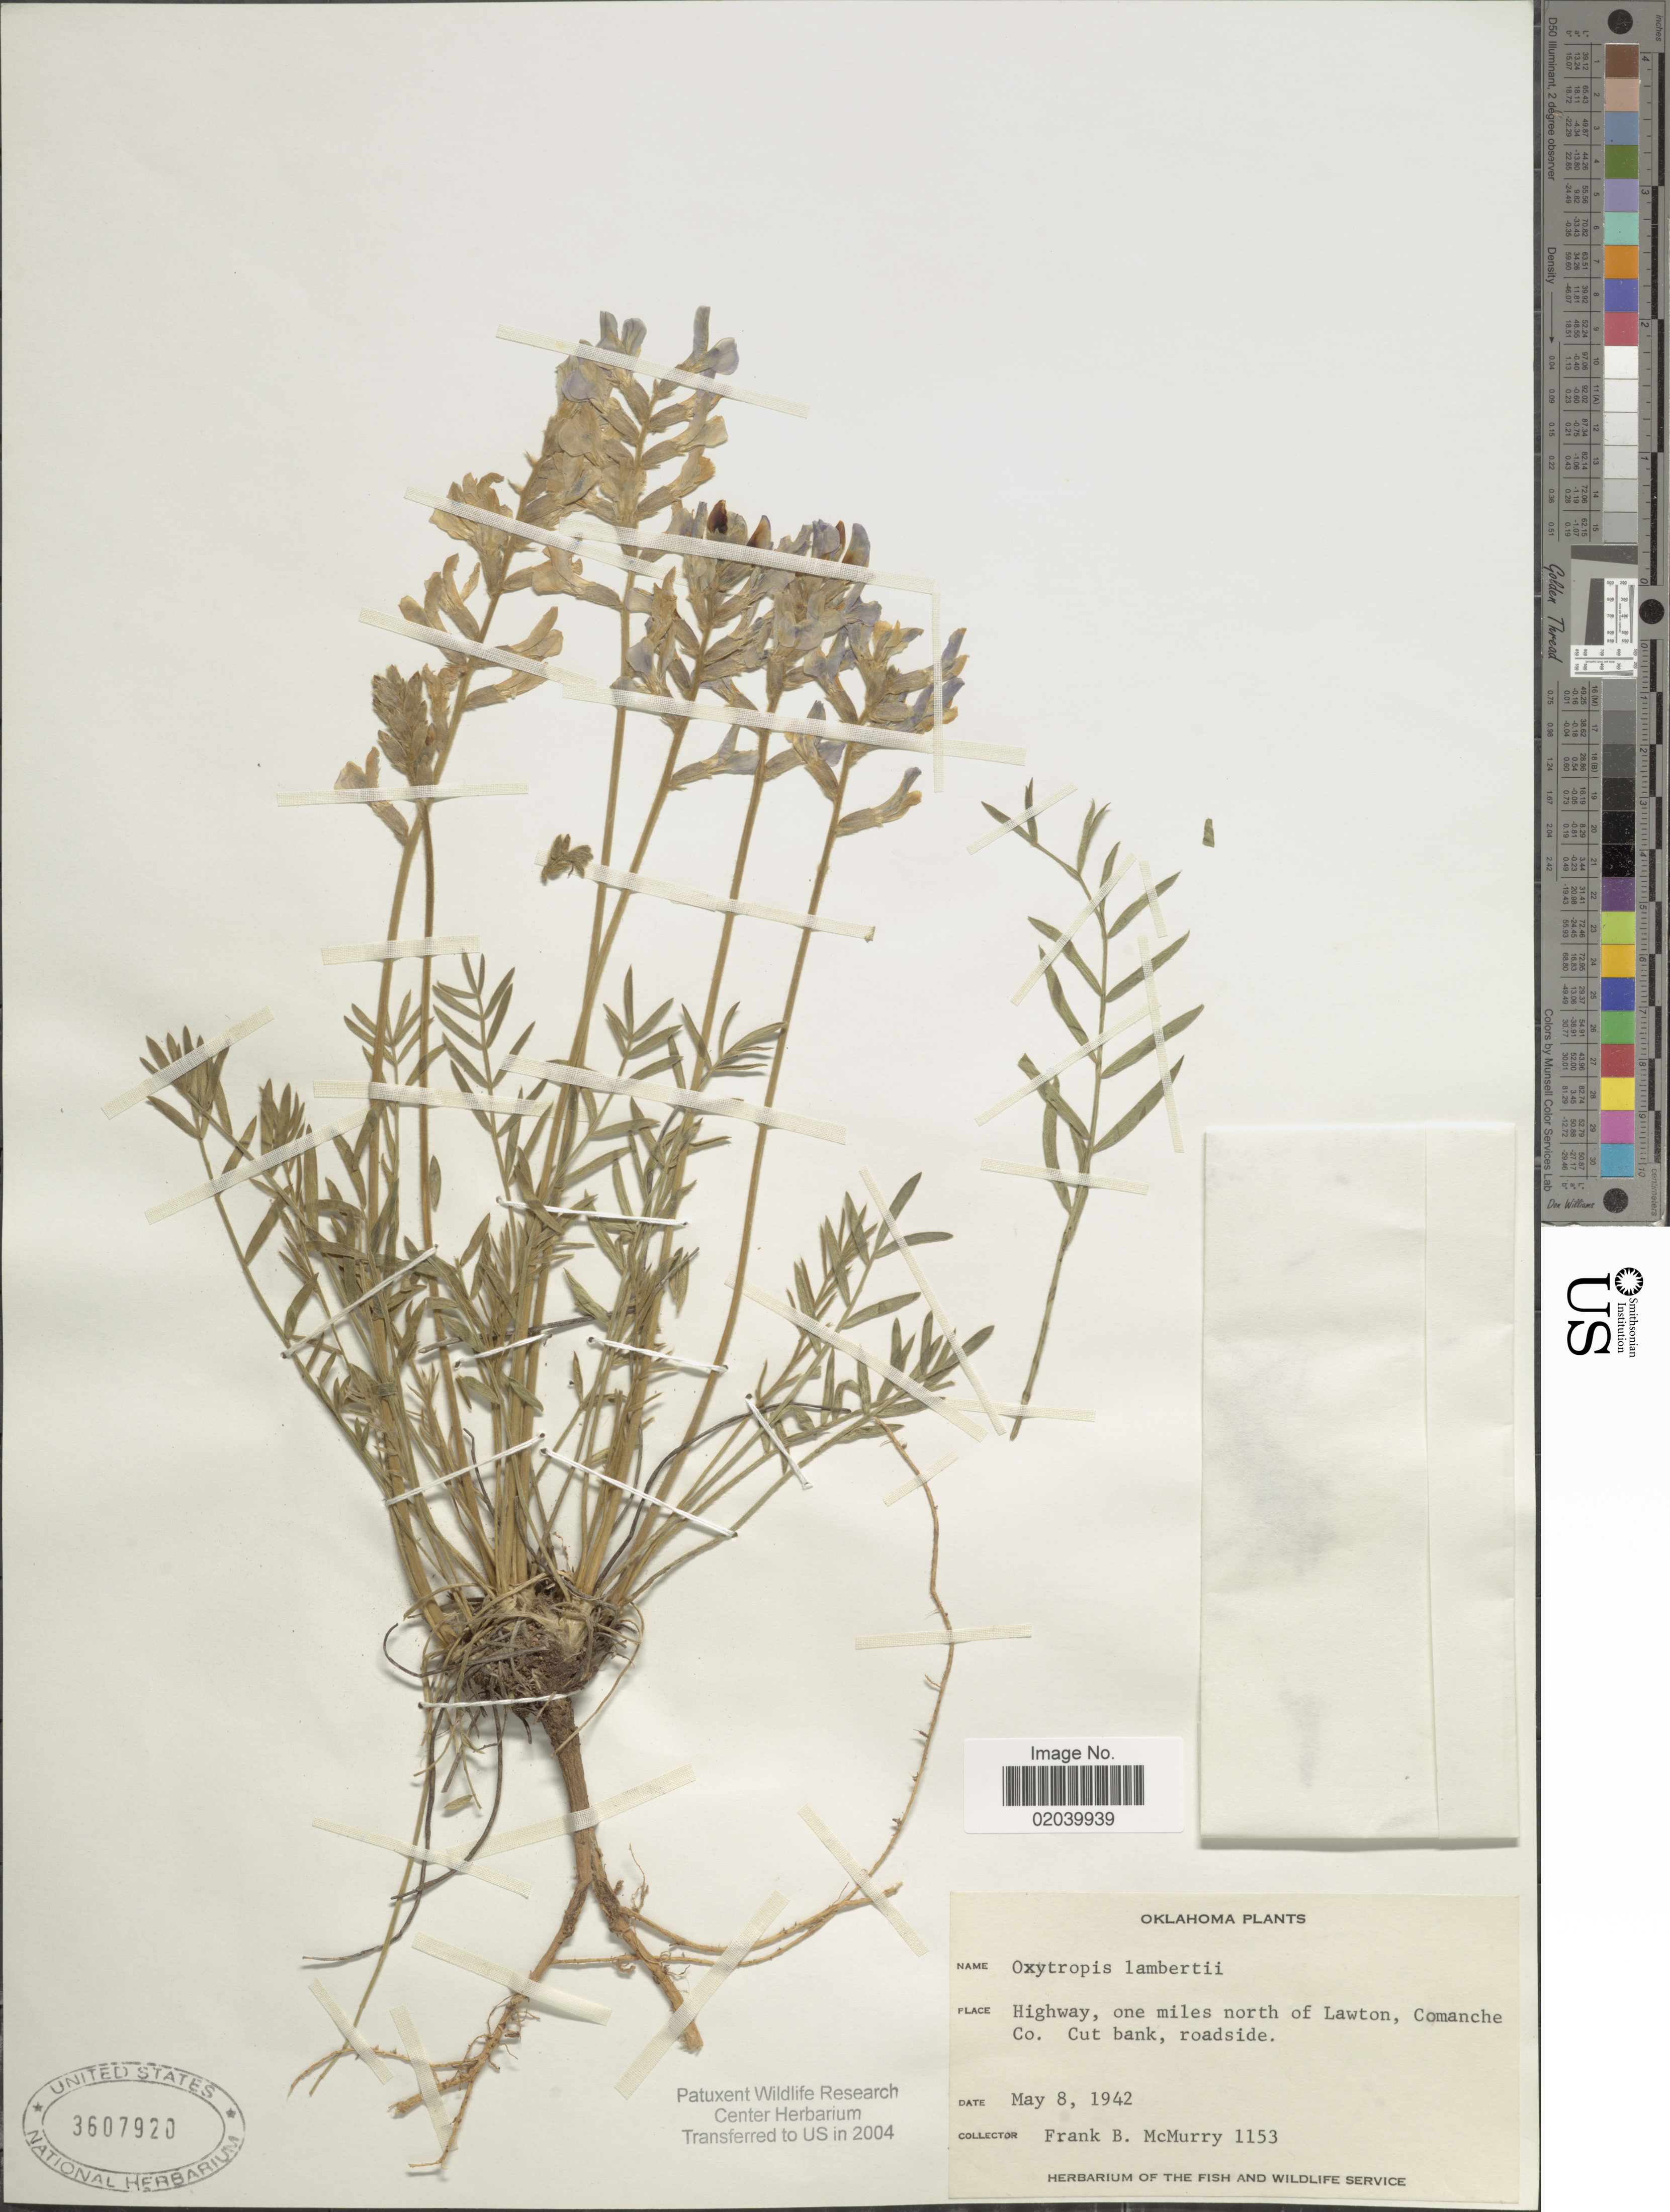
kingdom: Plantae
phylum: Tracheophyta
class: Magnoliopsida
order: Fabales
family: Fabaceae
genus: Oxytropis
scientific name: Oxytropis lambertii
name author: Pursh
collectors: F. B. McMurry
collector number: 1153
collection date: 1942-05-08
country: United States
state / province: Oklahoma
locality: Highway, one miles north of Lawton, Comanche Co.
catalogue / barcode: US 3607920